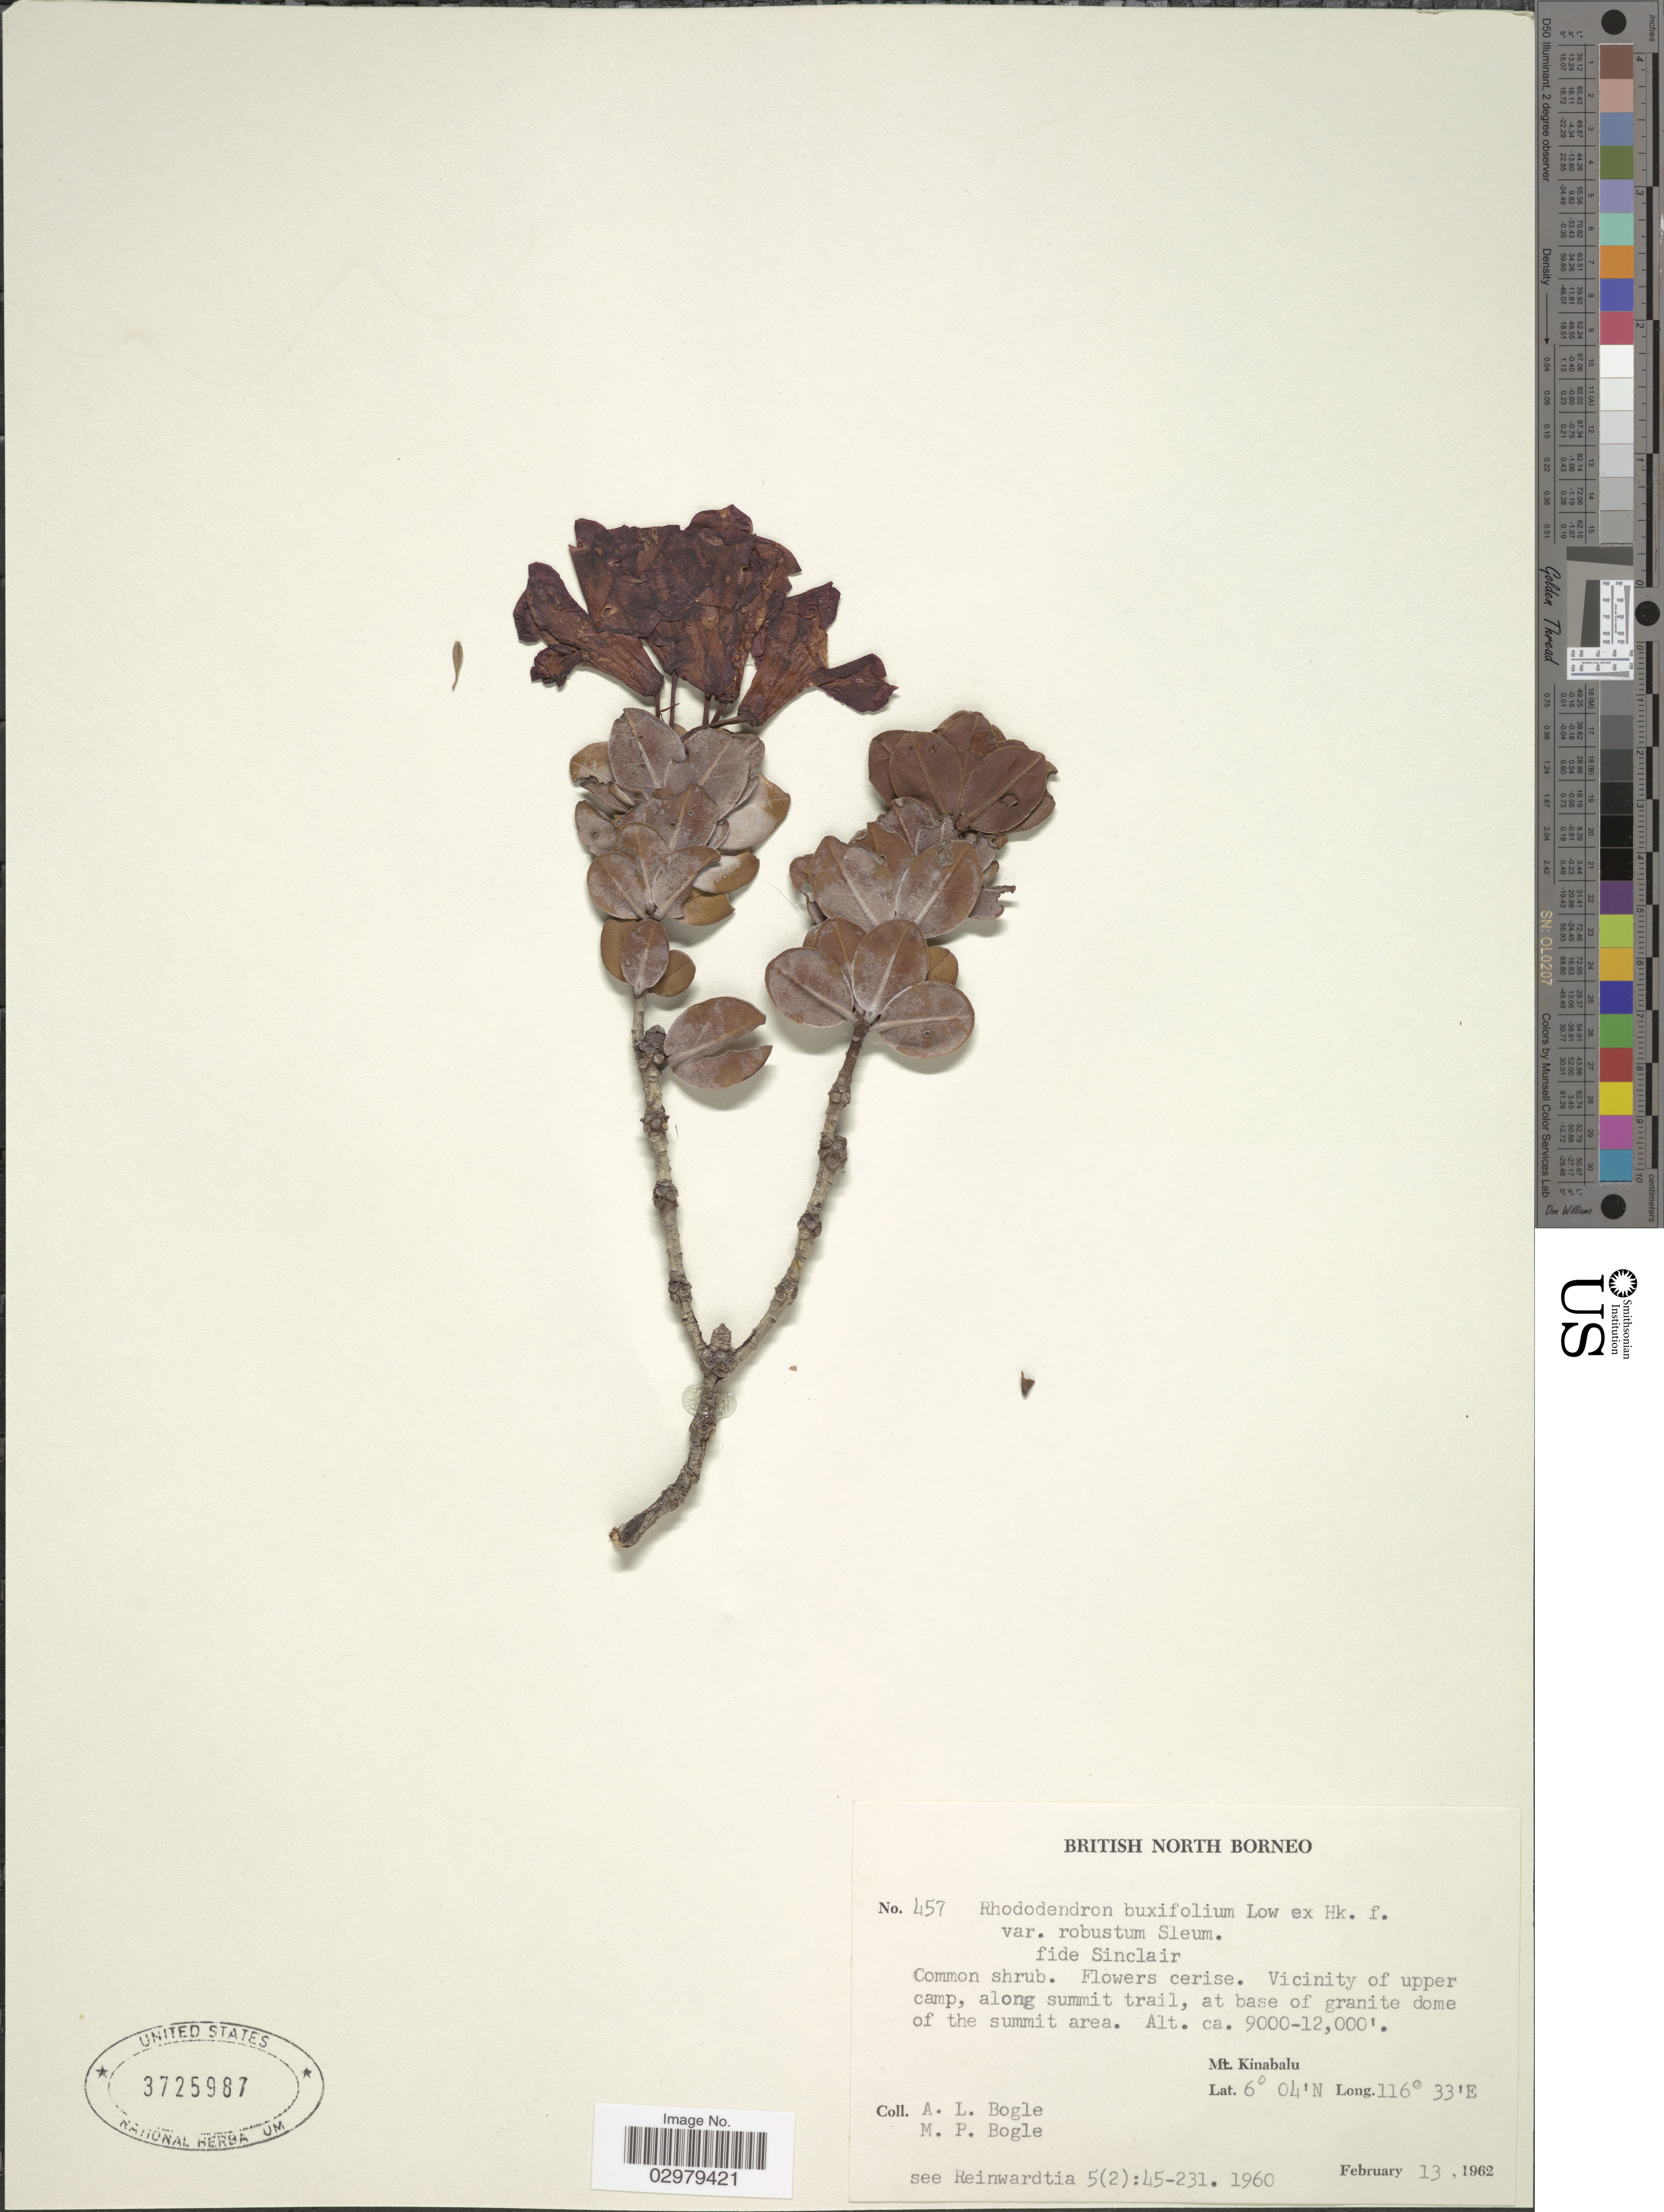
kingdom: Plantae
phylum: Tracheophyta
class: Magnoliopsida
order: Ericales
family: Ericaceae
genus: Rhododendron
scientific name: Rhododendron buxifolium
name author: H. Low ex Hook. f.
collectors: Bogle, A.L. & M. Bogle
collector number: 457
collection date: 1962-02-13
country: Malaysia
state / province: Sabah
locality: British North Borneo. Vicinity of upper camp, along summit trail, at base of granite dome of the summit area. Mt. Kinabalu.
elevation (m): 2743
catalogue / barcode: US 3725987